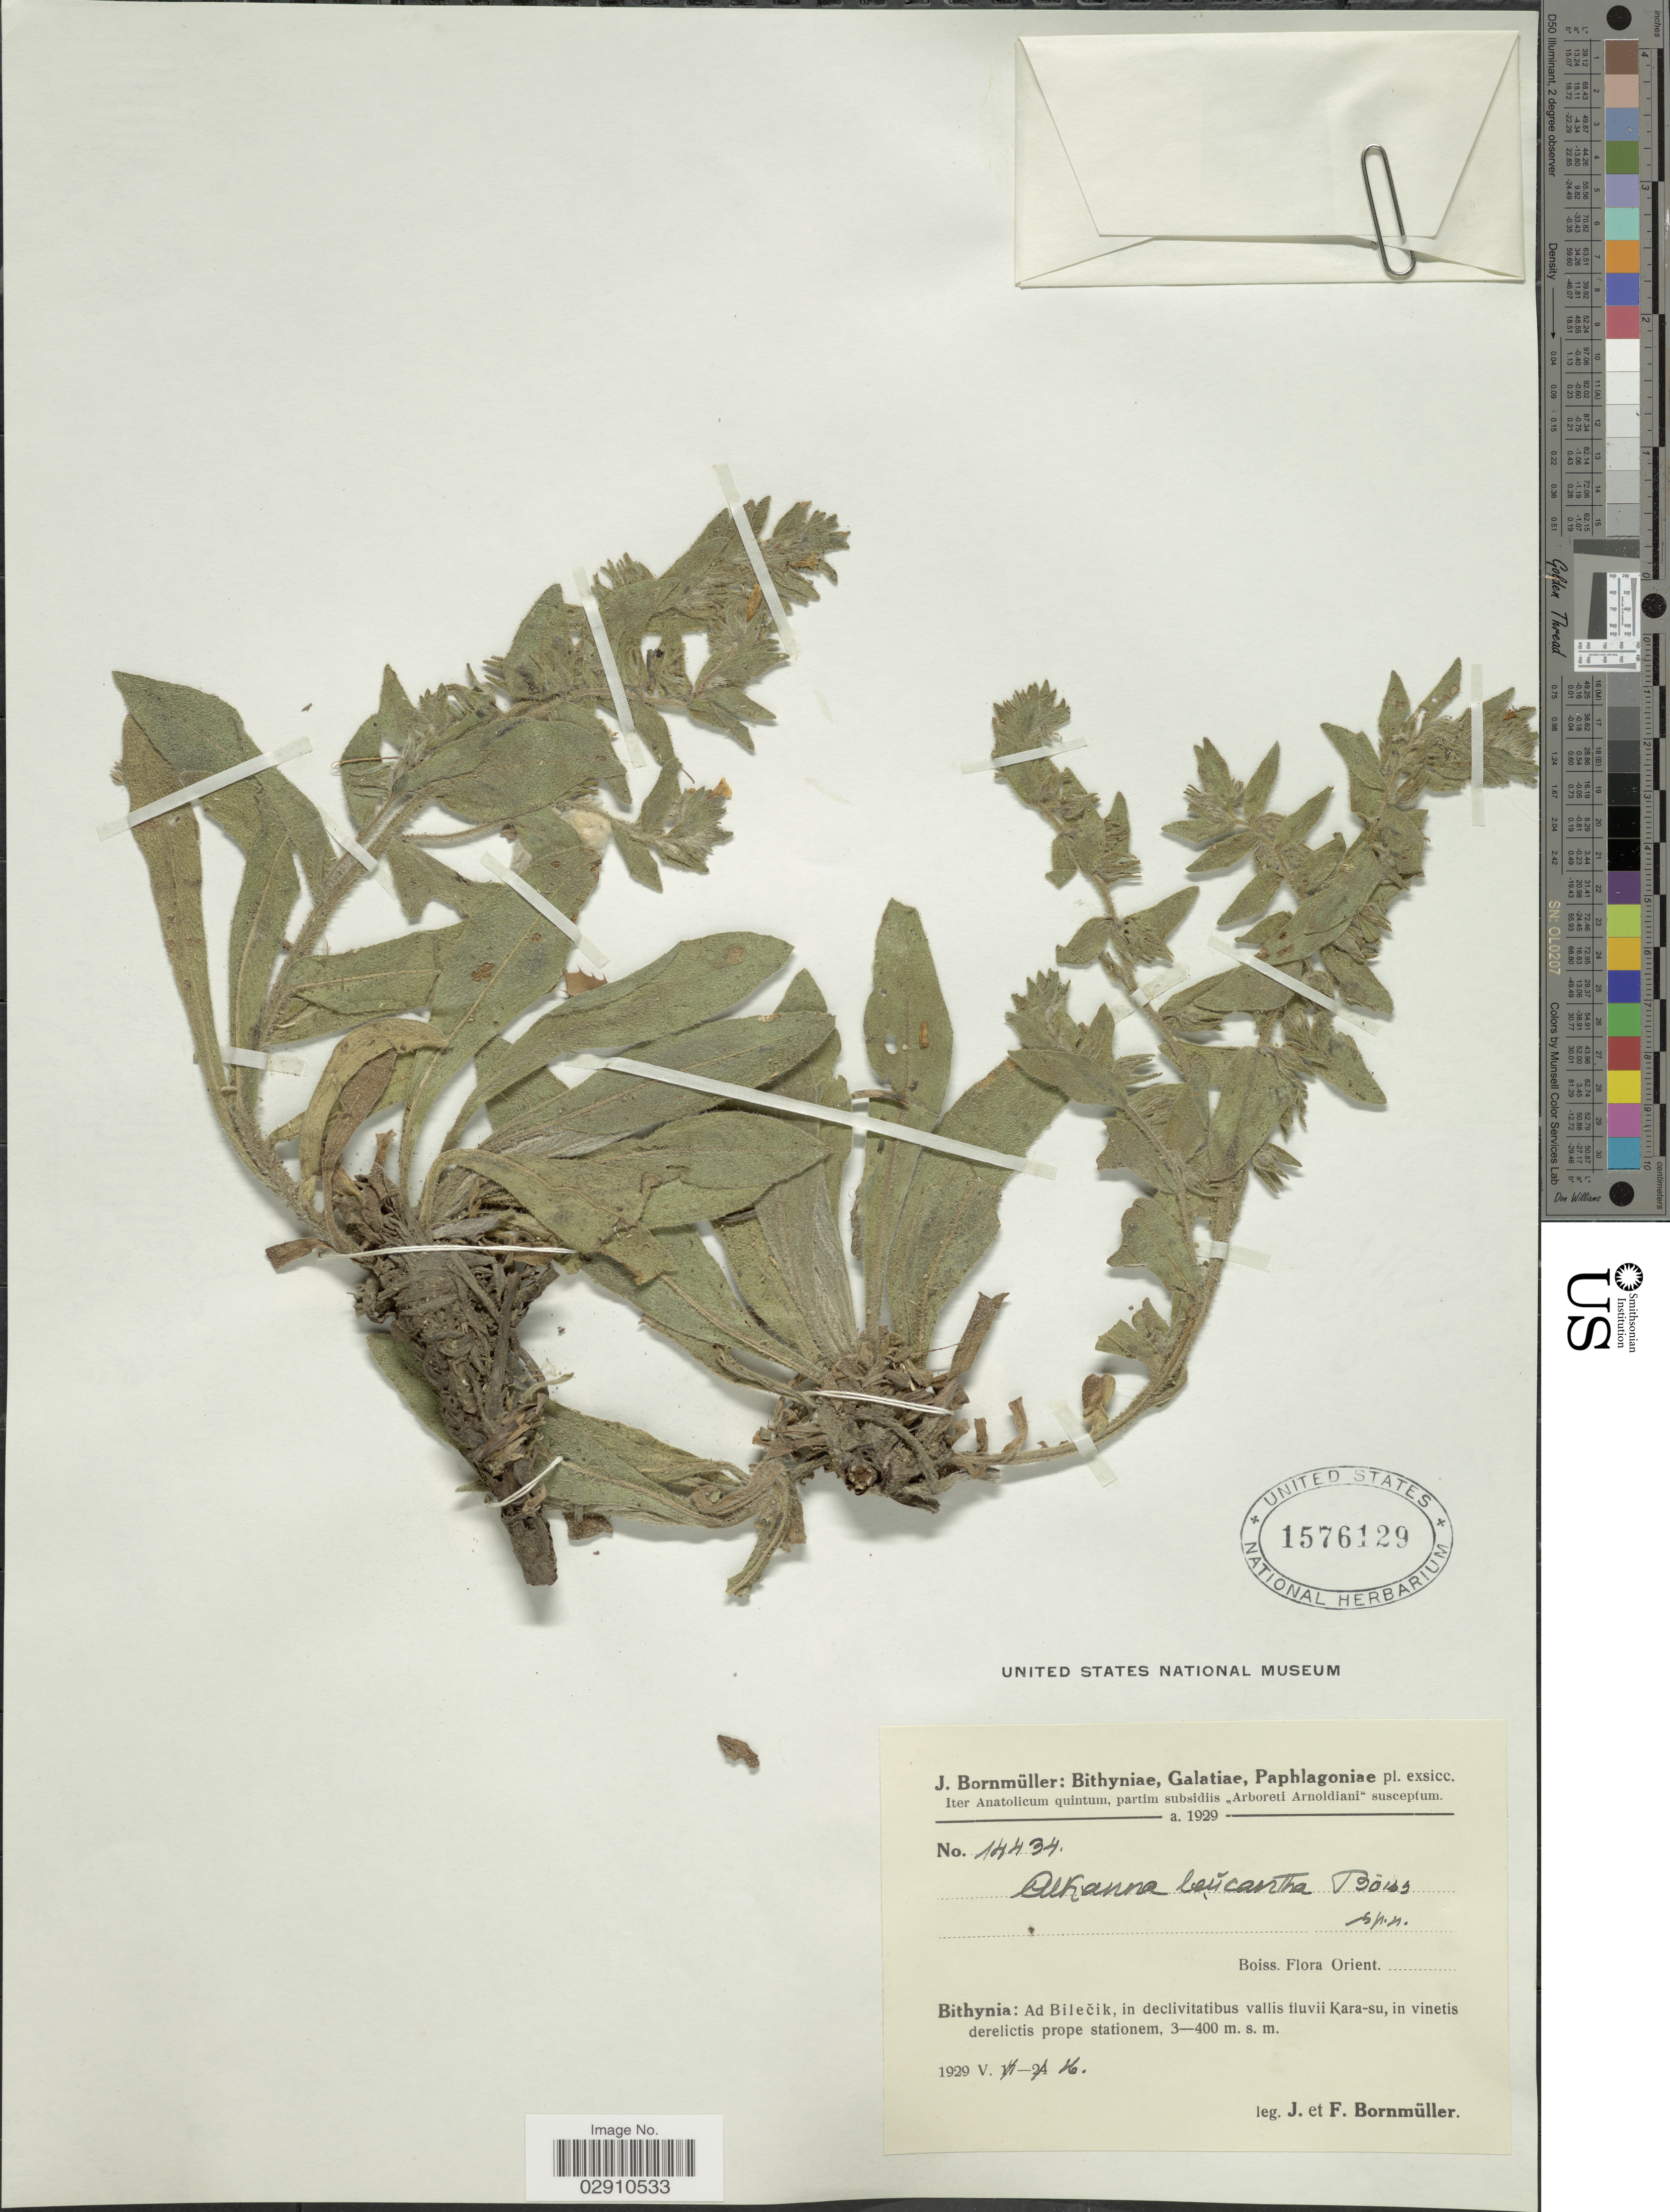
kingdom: Plantae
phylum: Tracheophyta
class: Magnoliopsida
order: Boraginales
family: Boraginaceae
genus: Alkanna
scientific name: Alkanna leucantha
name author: Bornm.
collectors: J. Bornmüller & F. Bornmüller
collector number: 14434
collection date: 1929-05-26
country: Turkey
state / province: Bilecik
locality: Bithynia: Ad Bilecik, in declivitatibus vallis fluvii Kara-su, in vinetis derelictis prope stationem.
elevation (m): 300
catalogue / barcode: US 1576129